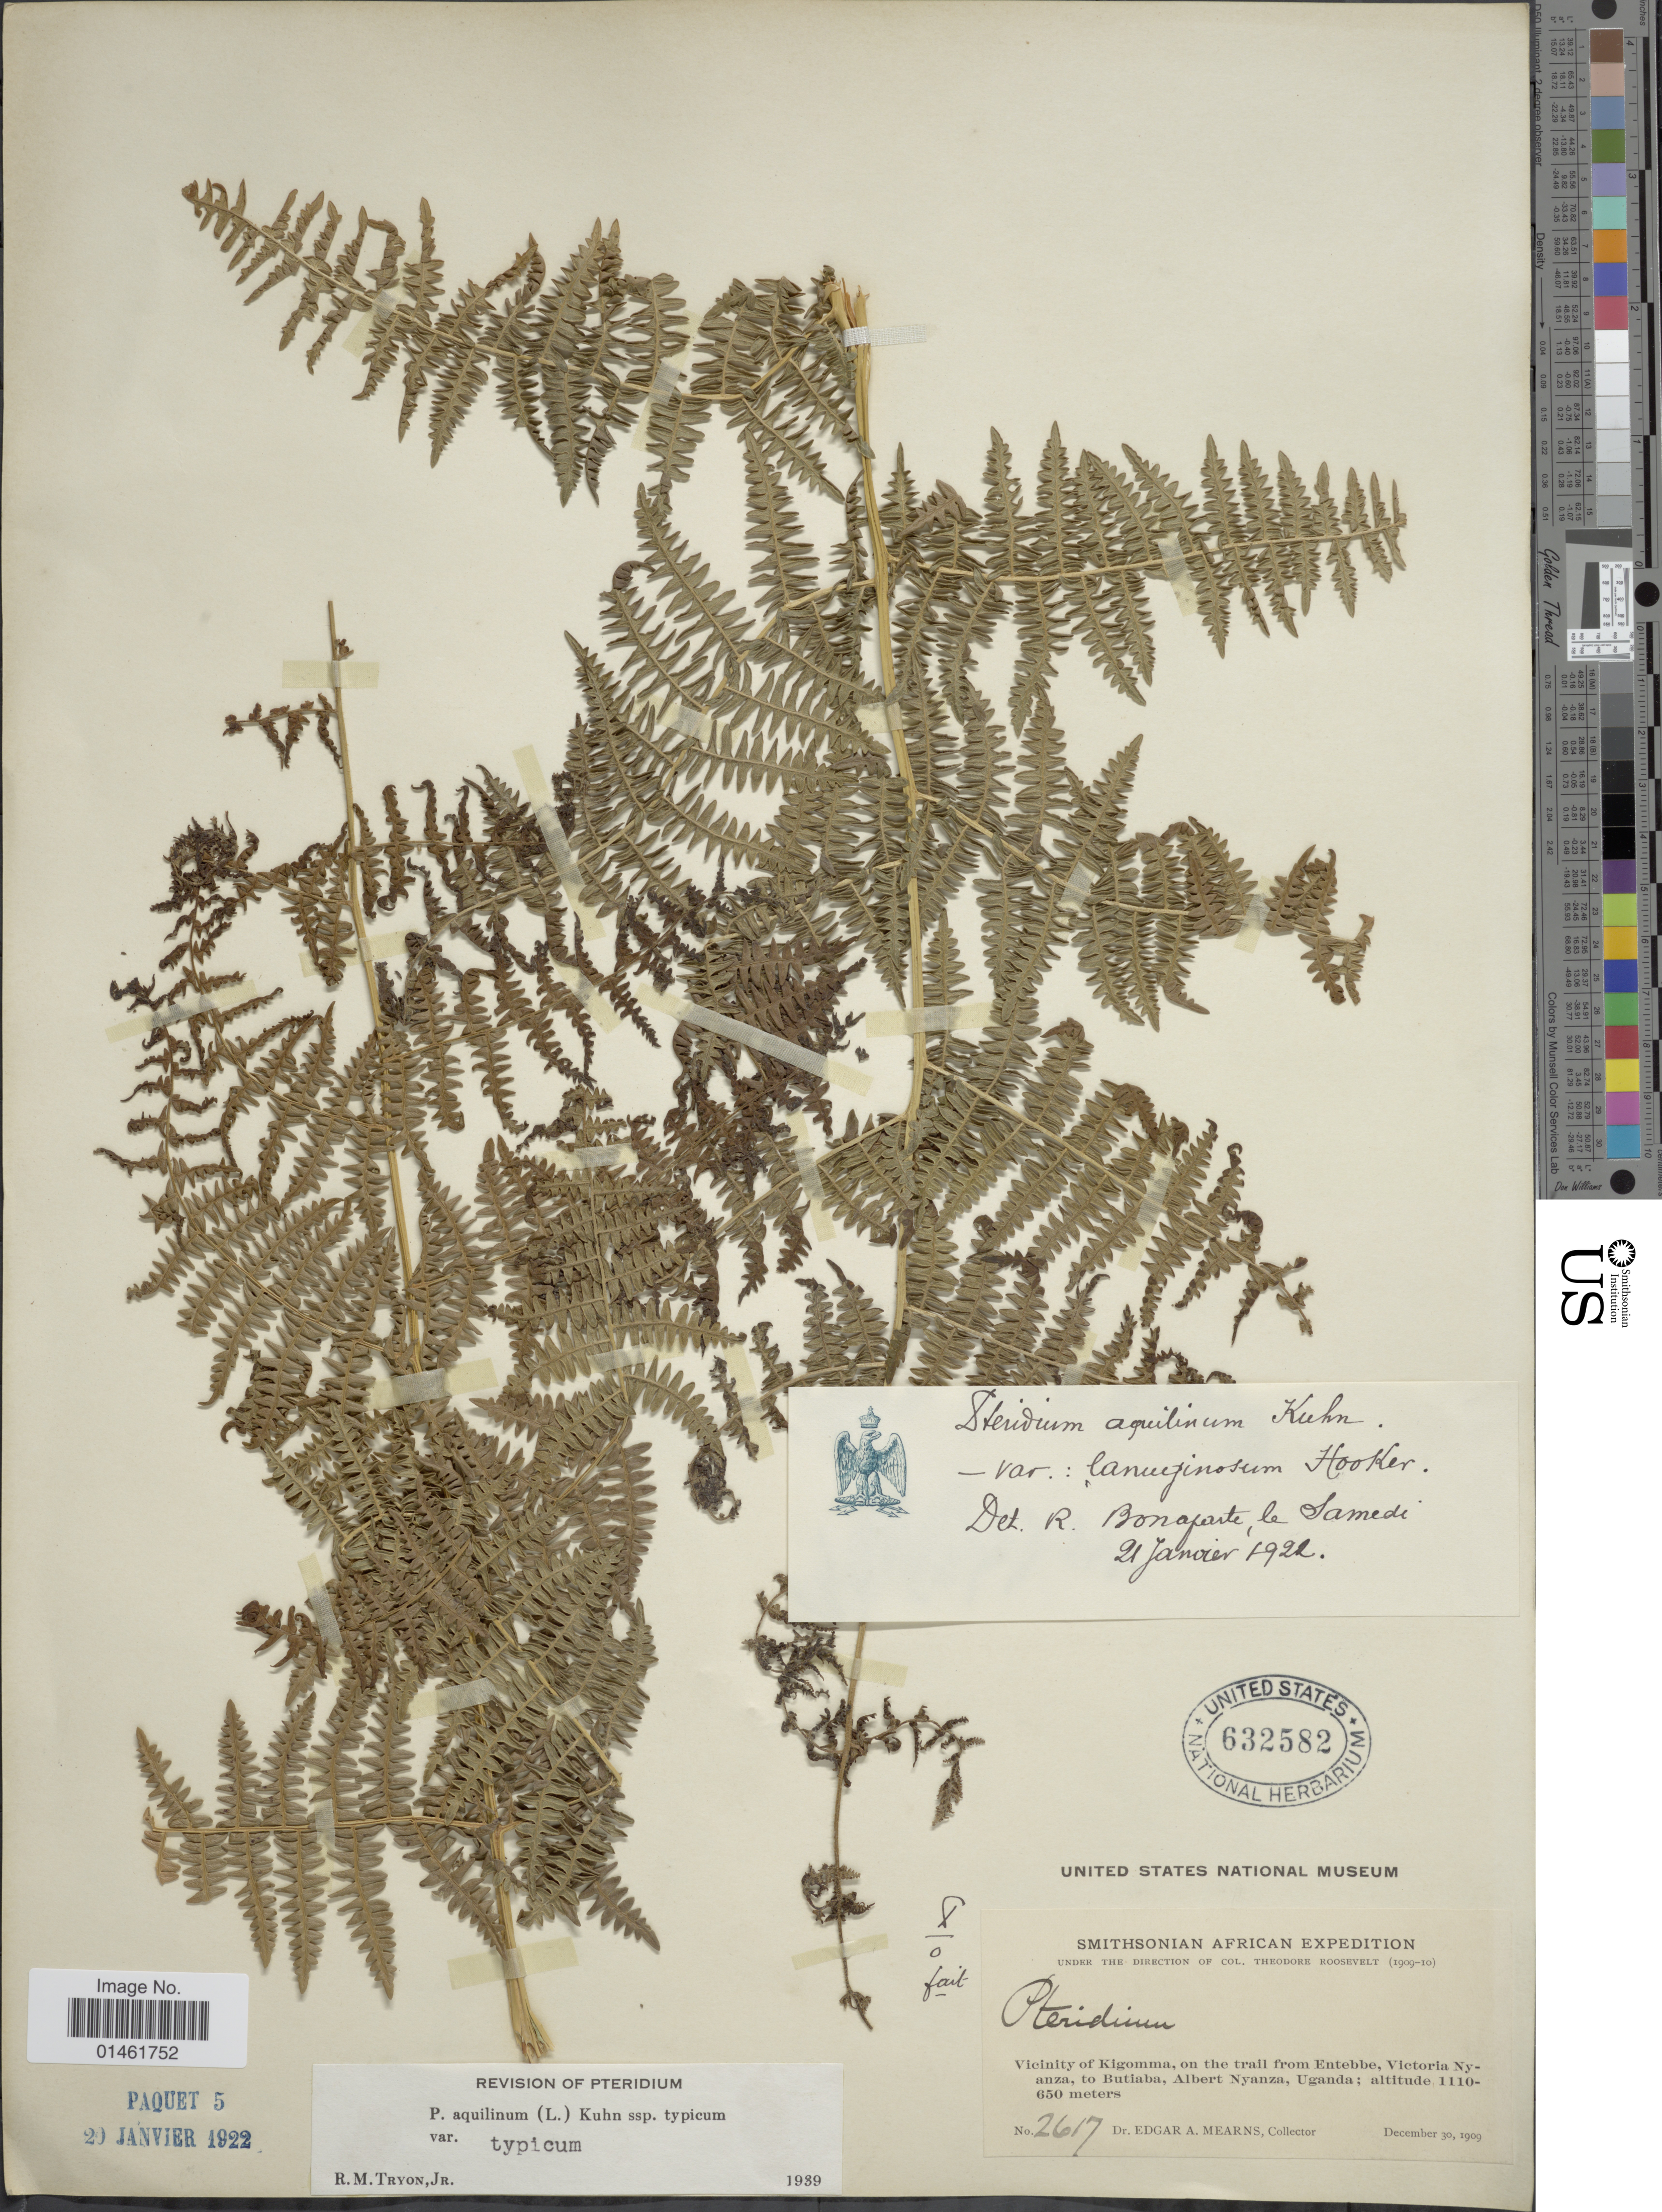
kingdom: Plantae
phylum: Tracheophyta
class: Polypodiopsida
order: Polypodiales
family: Dennstaedtiaceae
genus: Pteridium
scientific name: Pteridium aquilinum var. typicum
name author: R.M. Tryon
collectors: E. A. Mearns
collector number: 2617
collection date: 1909-12-30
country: Uganda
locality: Vicinity of Kigomma, on the trail from Entebbe, Victoria Nyanza, to Butiaba, Albert Nyanza, Uganda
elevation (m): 650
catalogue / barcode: US 632582